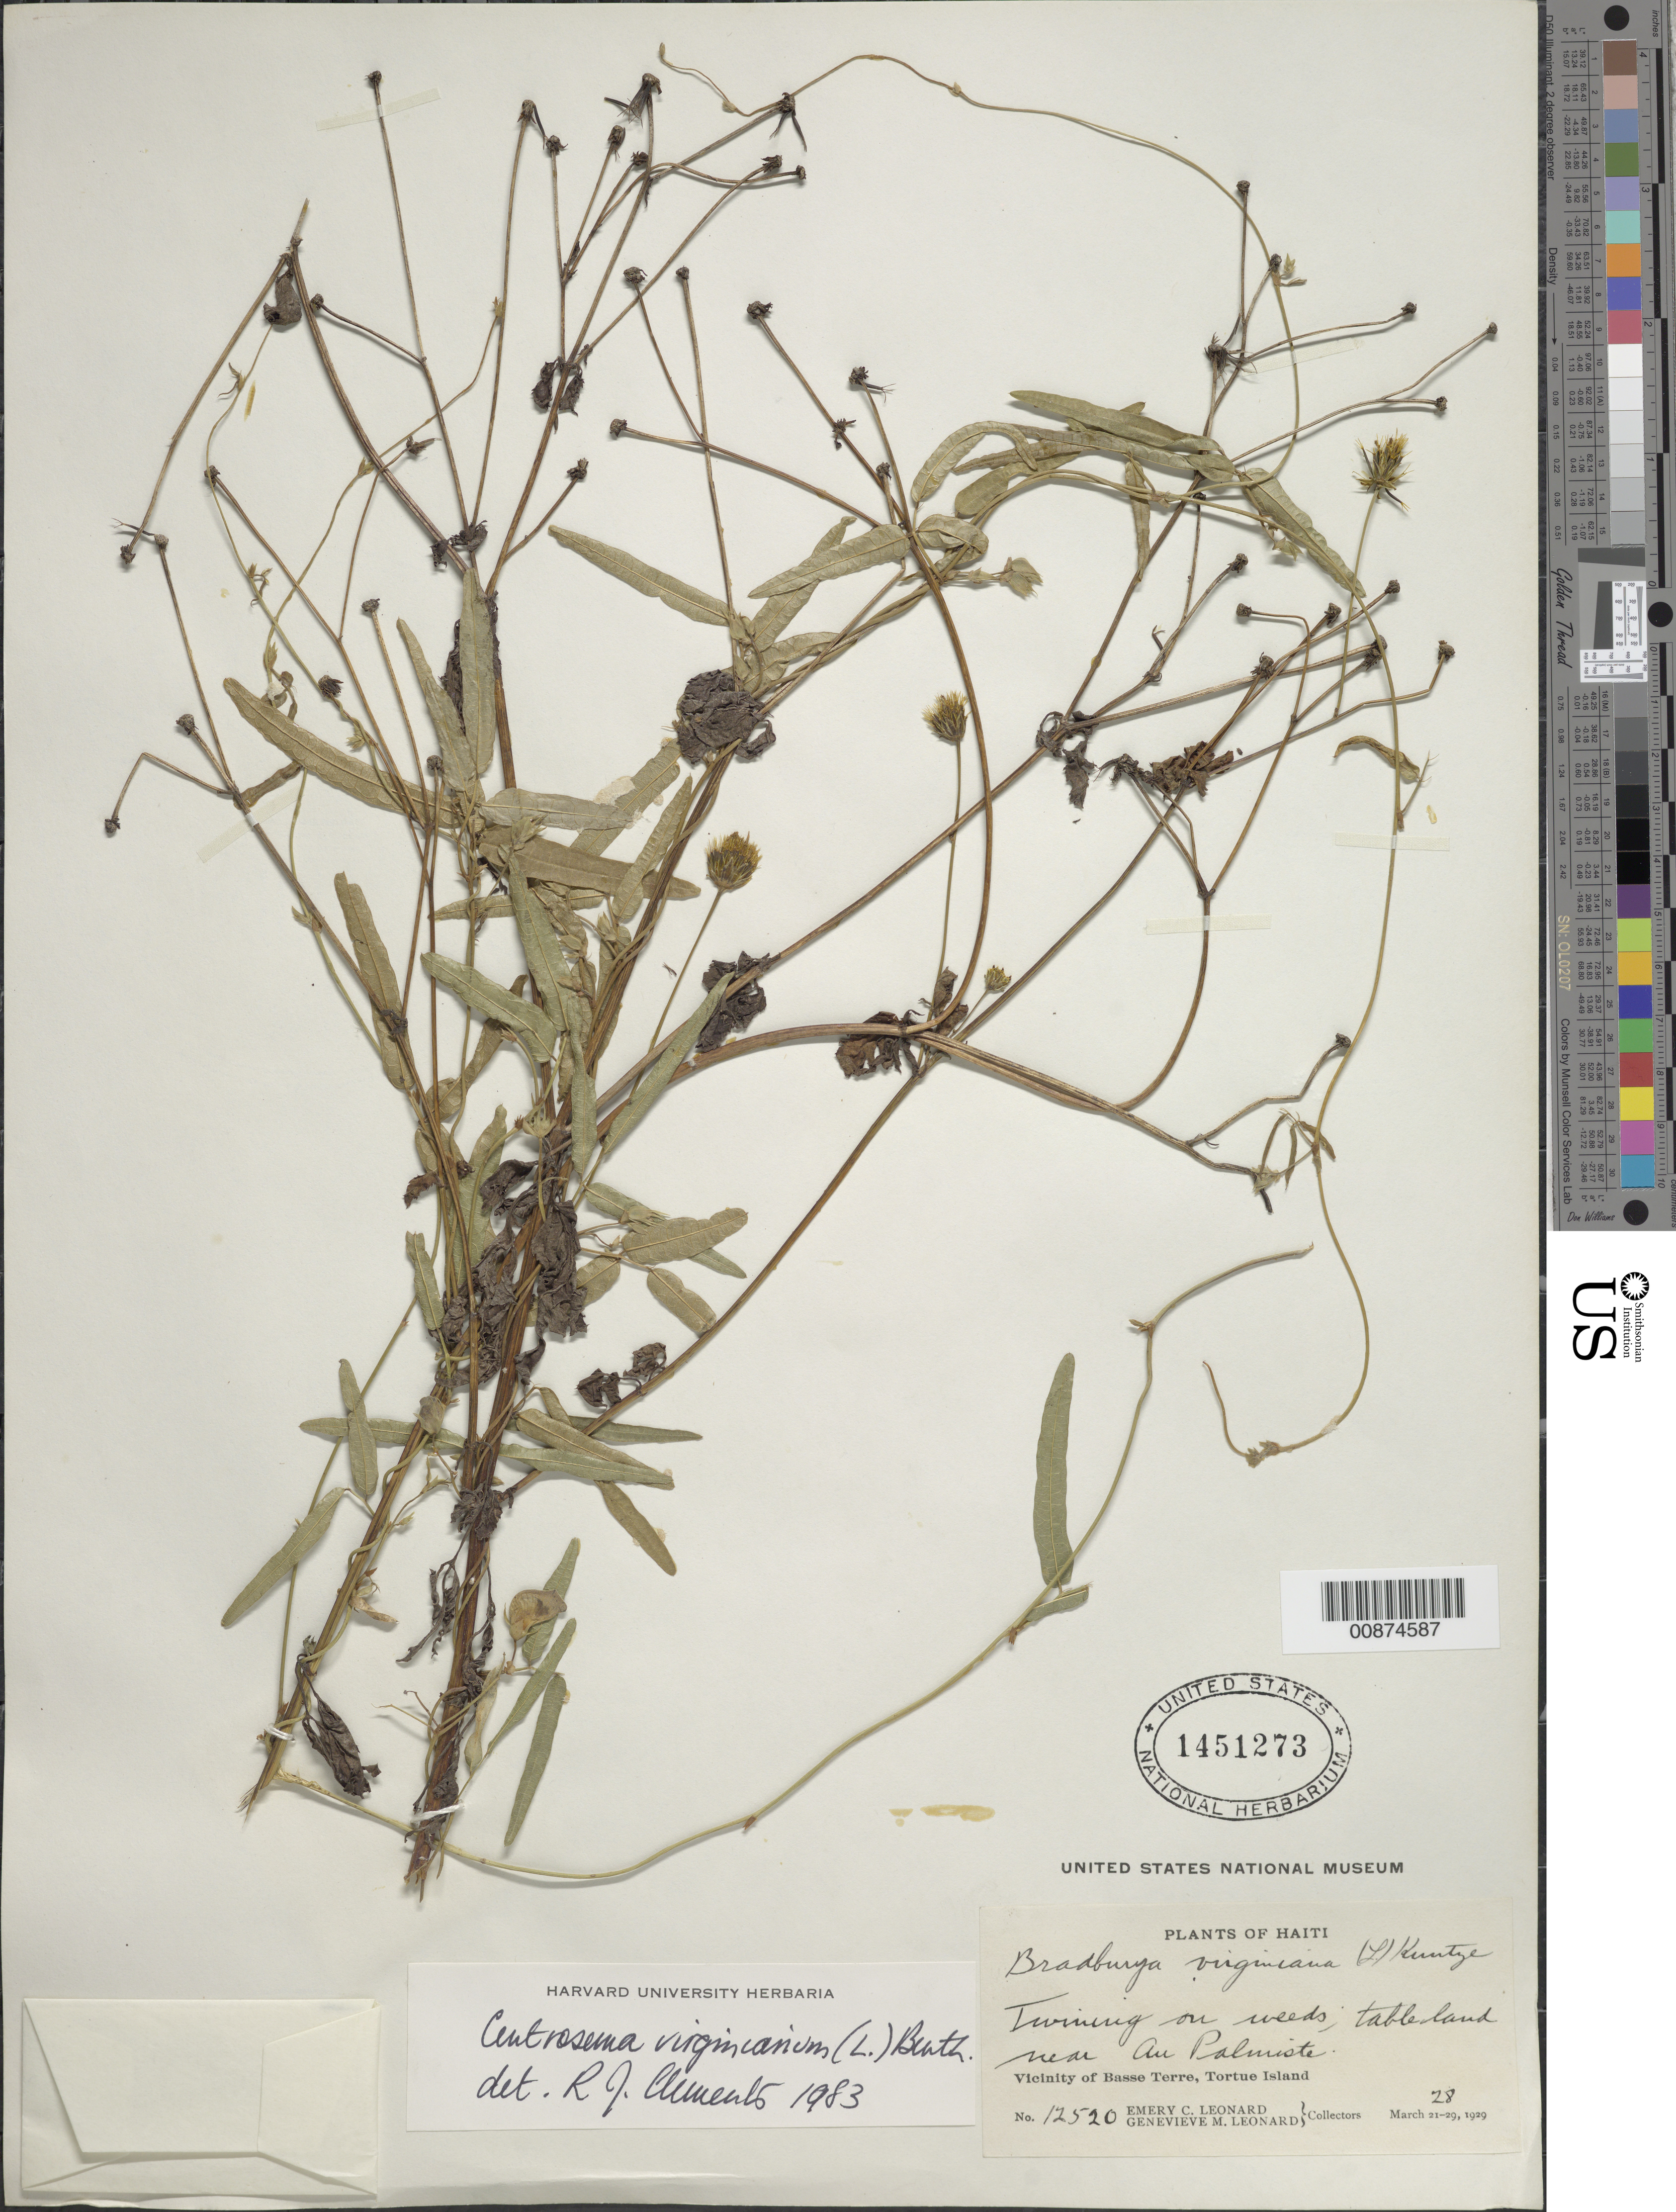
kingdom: Plantae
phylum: Tracheophyta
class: Magnoliopsida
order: Fabales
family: Fabaceae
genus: Centrosema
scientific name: Centrosema virginianum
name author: (L.) Benth.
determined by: Clements, R. J.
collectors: E. C. Leonard & G. M. Leonard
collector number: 12520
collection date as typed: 28 Mar 1929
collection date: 1929-03-28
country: Haiti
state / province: Nord-Óuest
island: Île de la Tortue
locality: Vicinity of Basse Terre, Tortue Island. Tableland near Au Palmiste.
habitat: Twining on weeds. Tableland.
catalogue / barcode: US 1451273